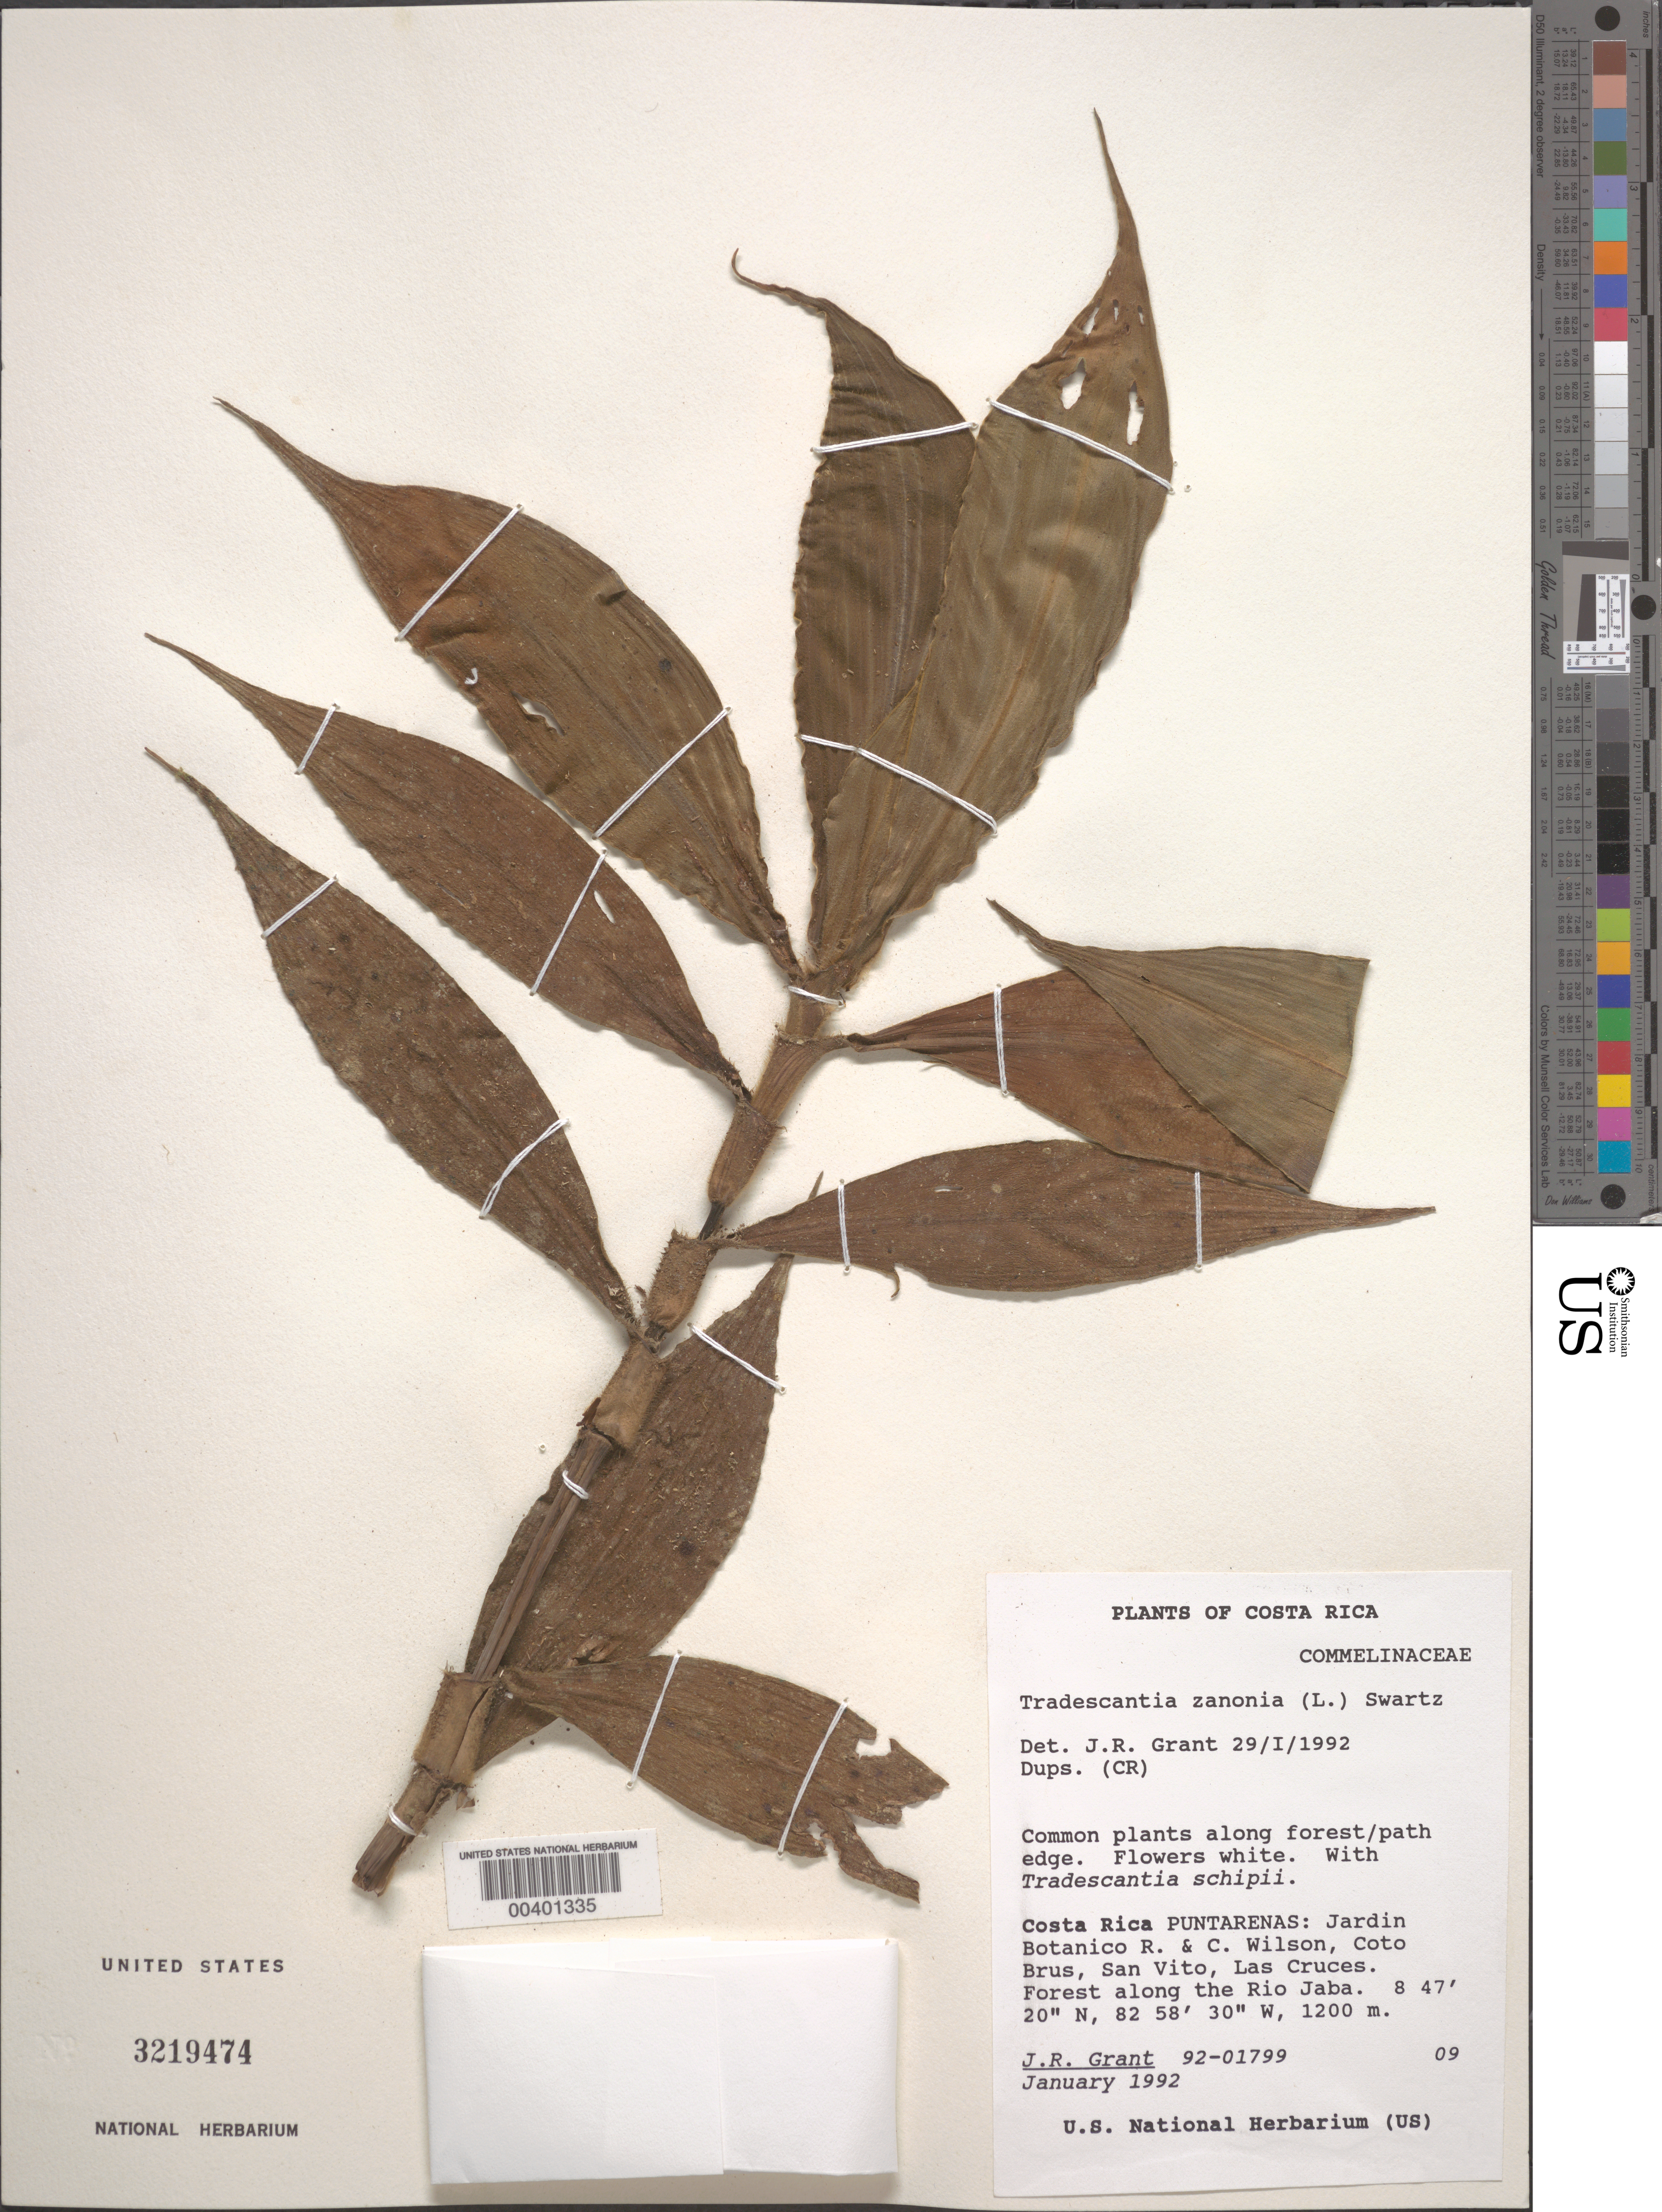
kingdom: Plantae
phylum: Tracheophyta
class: Liliopsida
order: Commelinales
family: Commelinaceae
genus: Tripogandra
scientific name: Tripogandra serrulata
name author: (Vahl) Handlos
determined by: Grant, J. R., (SWITZERLAND)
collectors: J. R. Grant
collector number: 92-01799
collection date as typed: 09 Jan 1992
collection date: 1992-01-09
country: Costa Rica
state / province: Puntarenas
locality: Jardin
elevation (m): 1200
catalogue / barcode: US 3219474